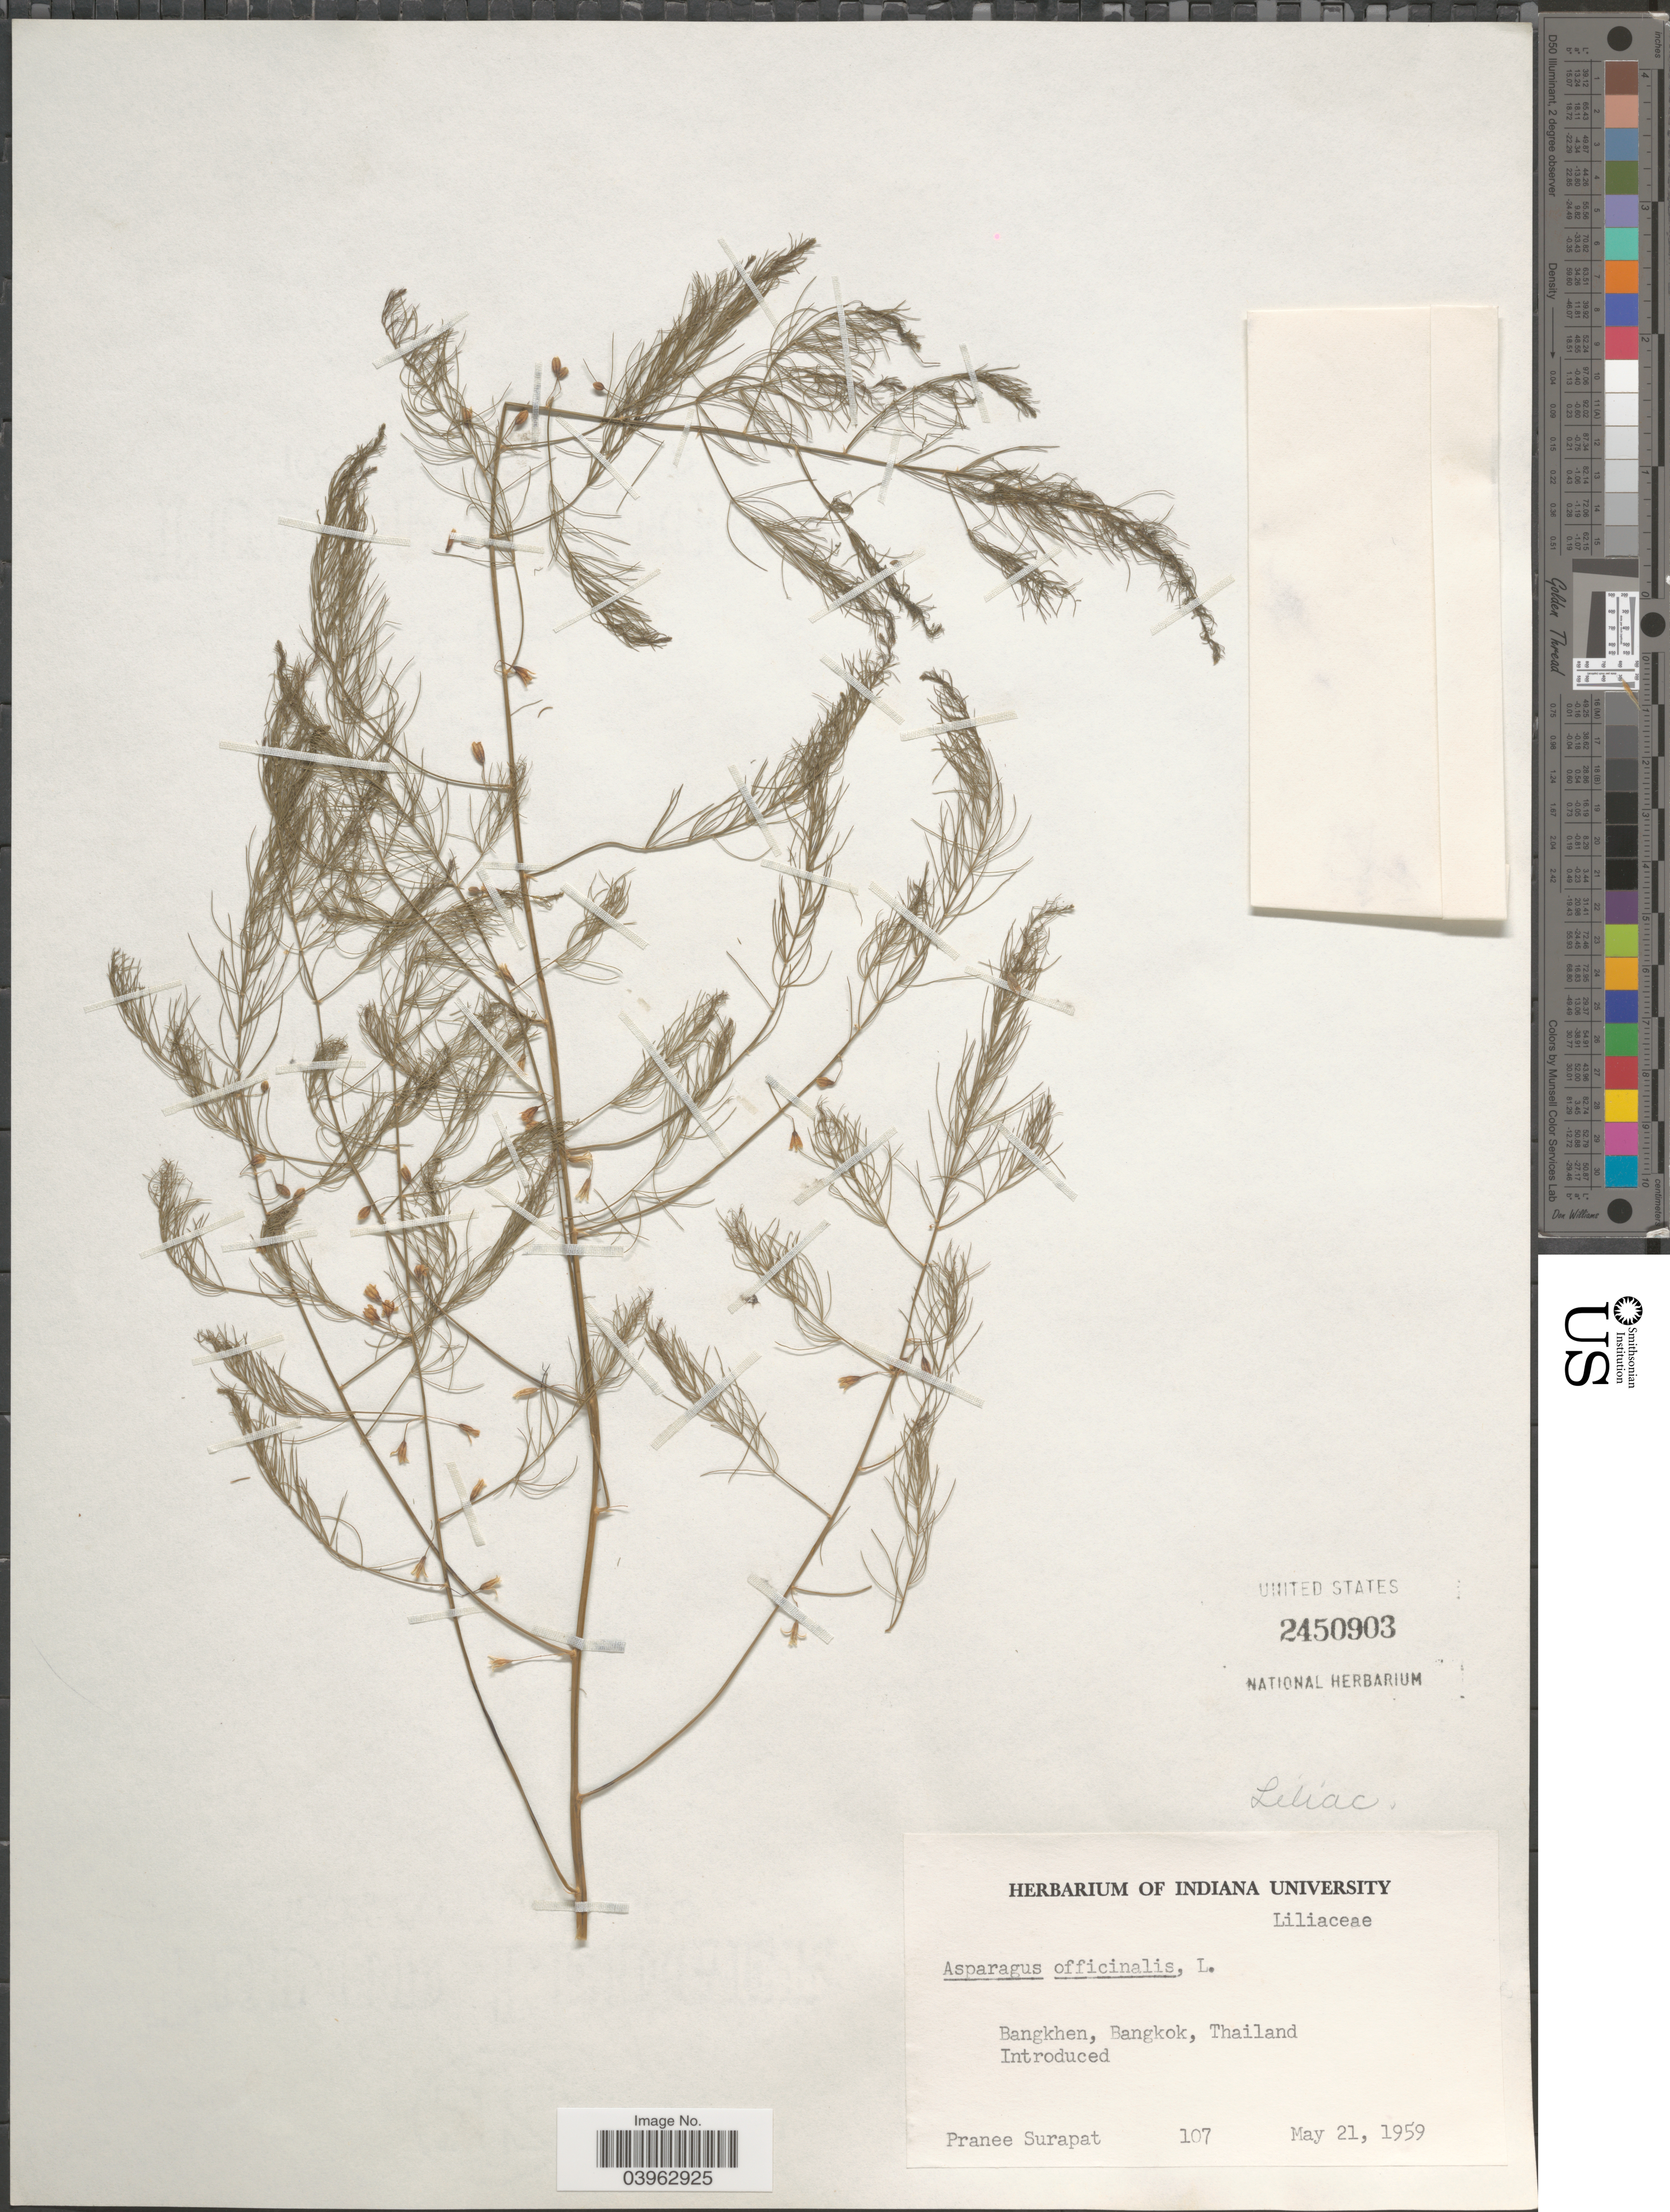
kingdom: Plantae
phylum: Tracheophyta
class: Liliopsida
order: Asparagales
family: Asparagaceae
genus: Asparagus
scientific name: Asparagus officinalis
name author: L.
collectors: P. Surapat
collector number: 107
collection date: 1959-05-21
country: Thailand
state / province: Bangkok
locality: Bangkhen.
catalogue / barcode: US 2450903